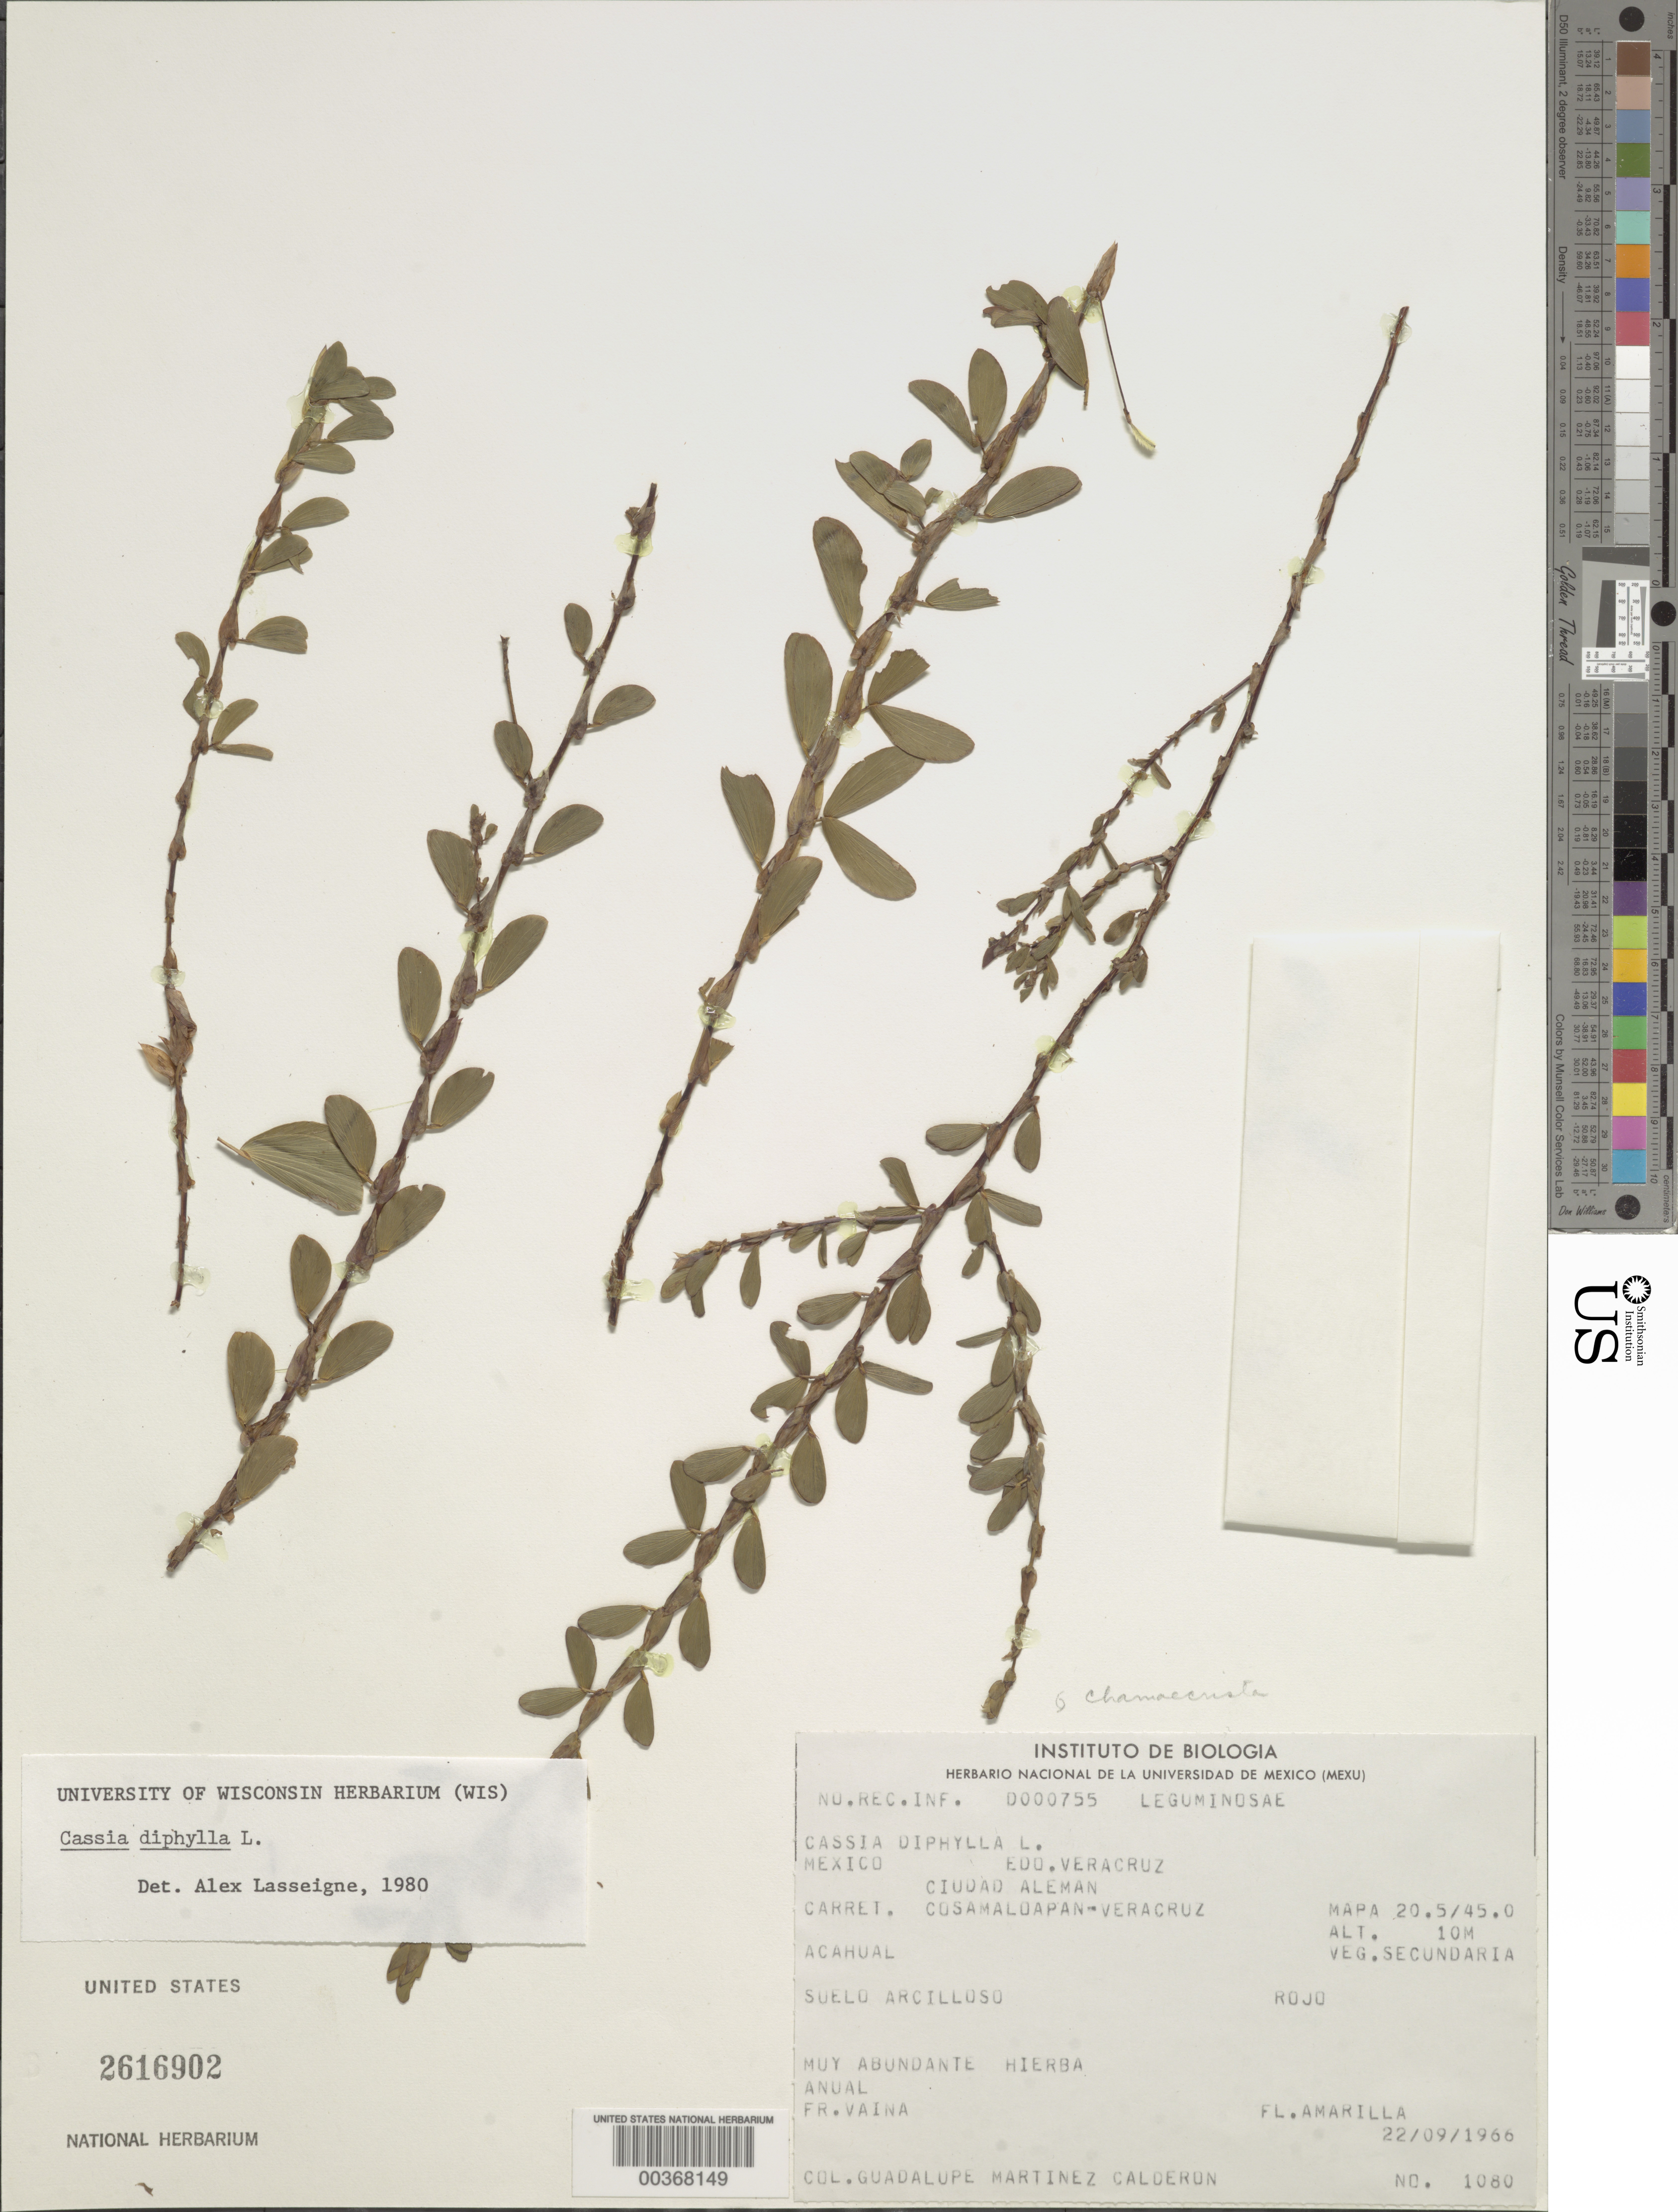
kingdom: Plantae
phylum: Tracheophyta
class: Magnoliopsida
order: Fabales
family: Fabaceae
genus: Chamaecrista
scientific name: Chamaecrista diphylla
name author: (L.) Greene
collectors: G. Martínez Calderón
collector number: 1080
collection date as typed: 22 Sep 1966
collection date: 1966-09-22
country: Mexico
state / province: Veracruz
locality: Ciudad Aleman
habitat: Veg. secundaria; suelo arcilloso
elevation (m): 10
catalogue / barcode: US 2616902